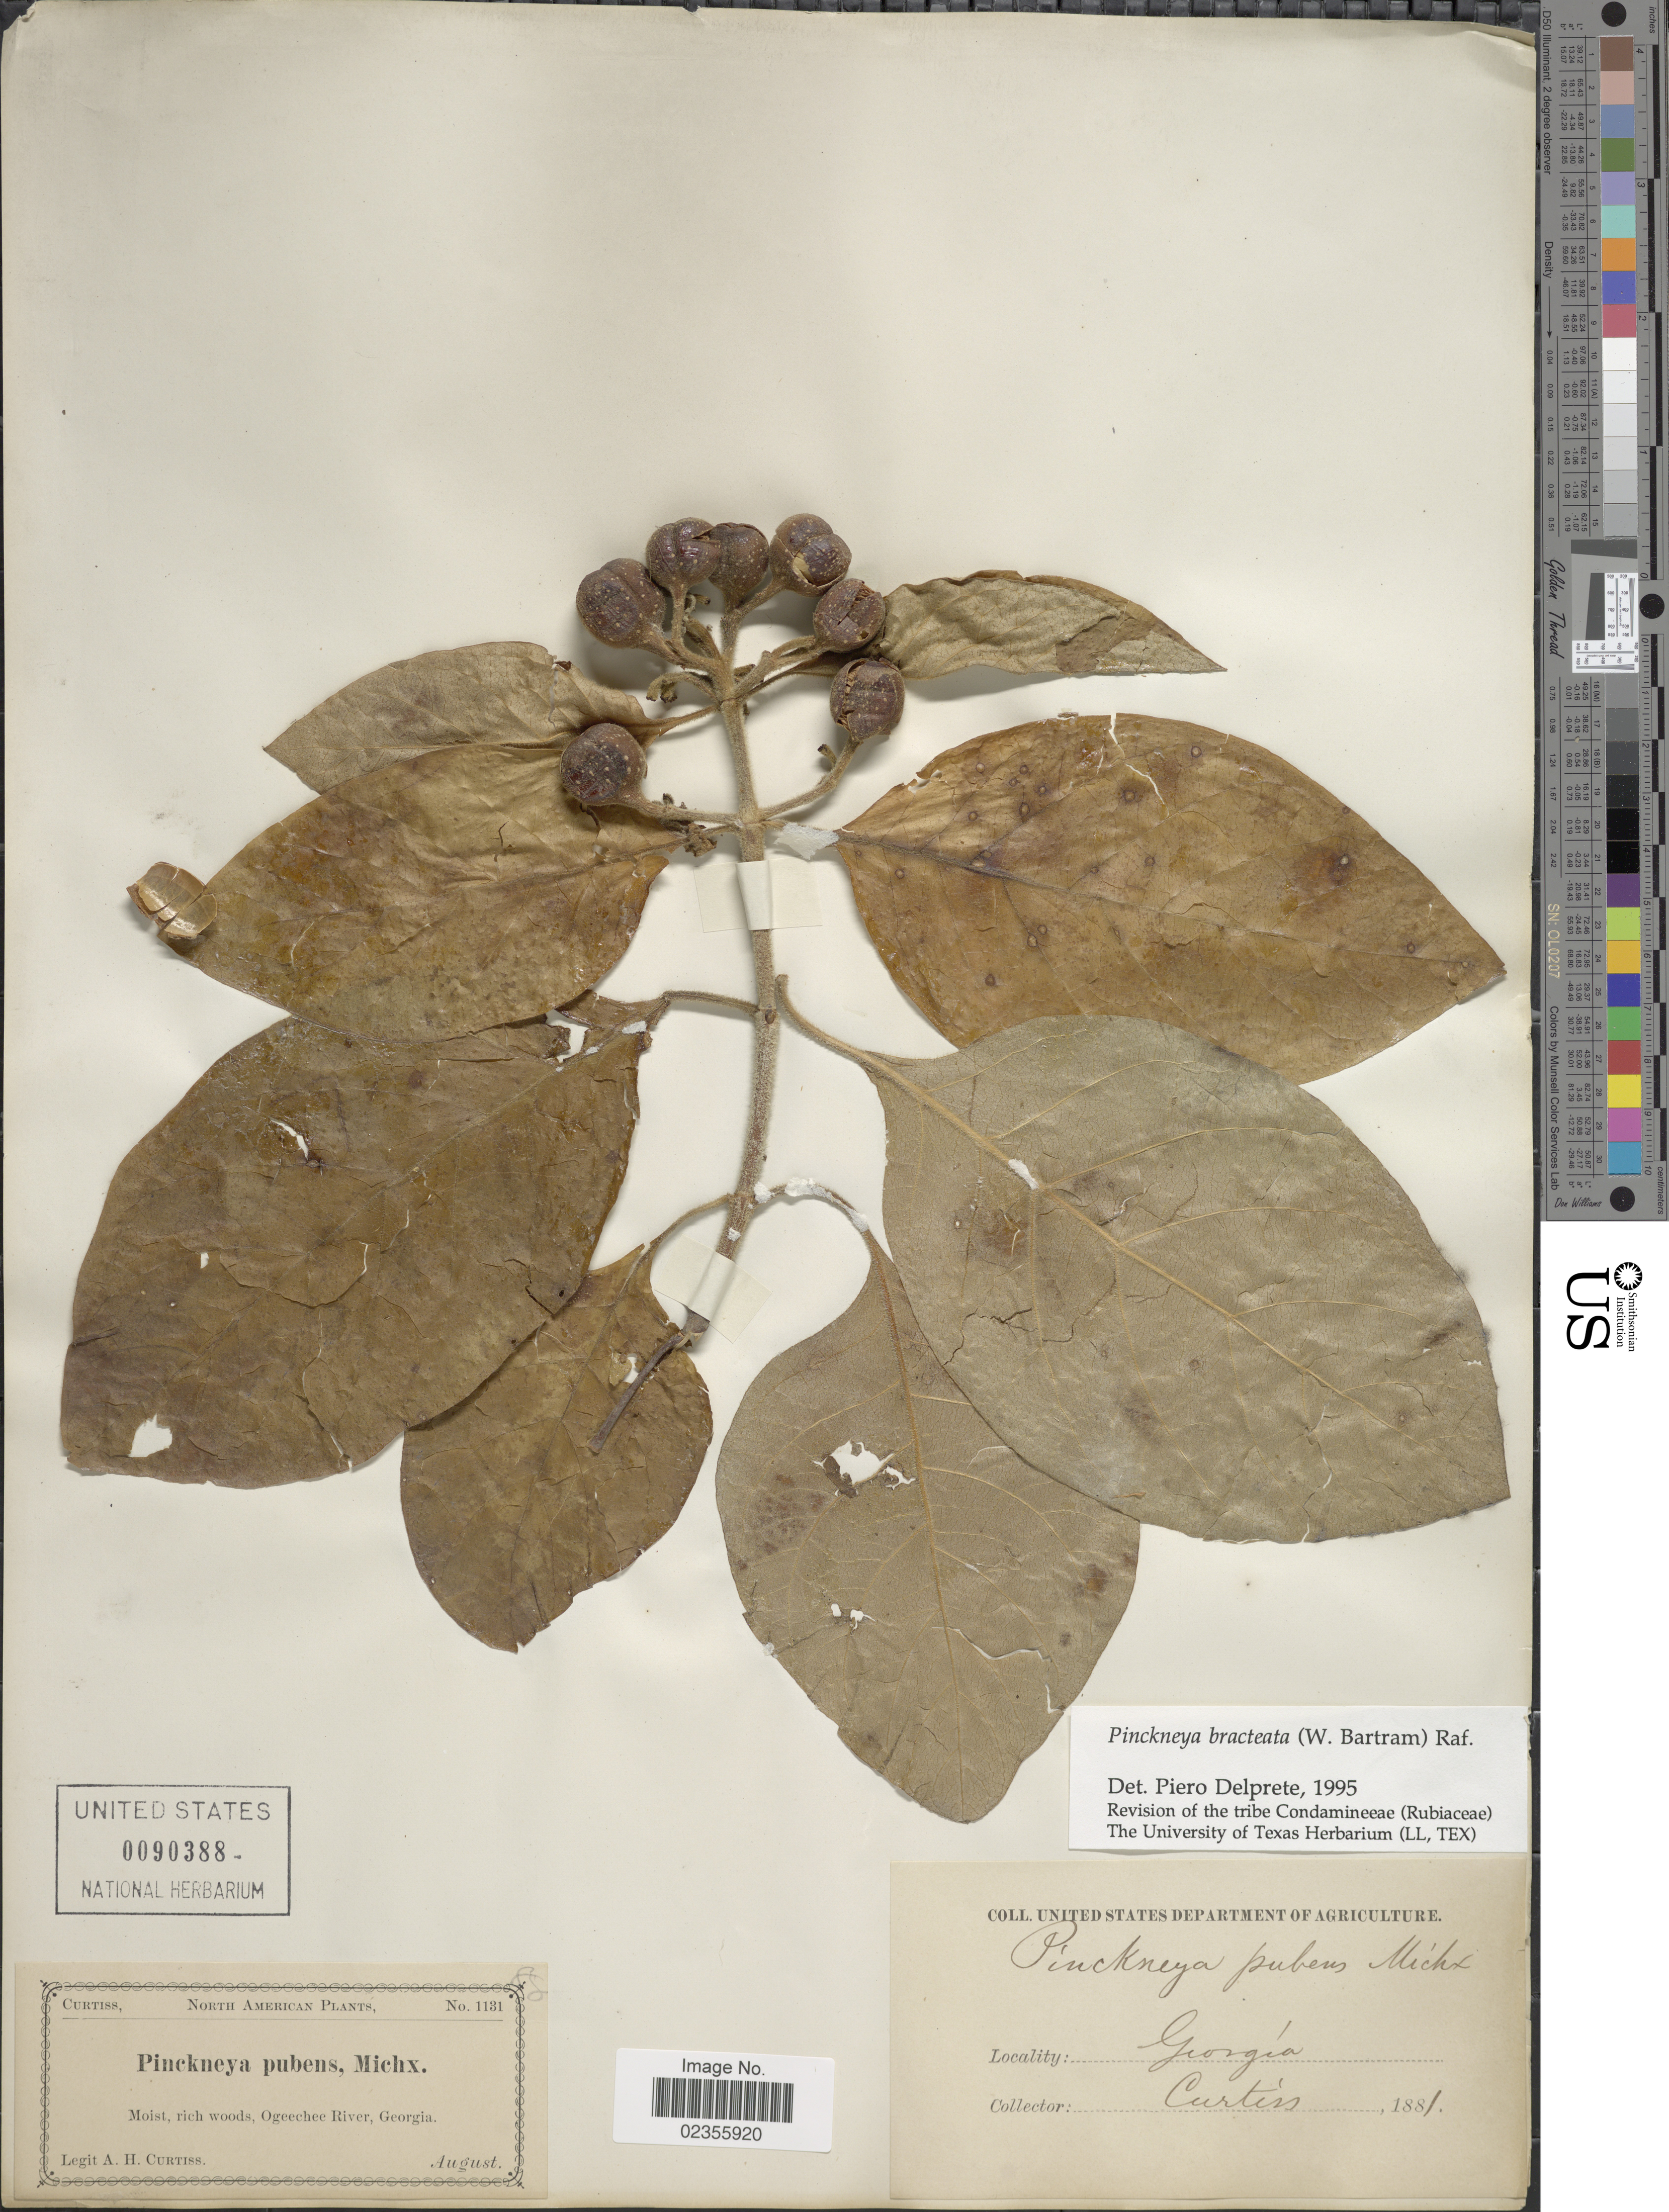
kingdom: Plantae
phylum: Tracheophyta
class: Magnoliopsida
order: Gentianales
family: Rubiaceae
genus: Pinckneya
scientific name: Pinckneya pubens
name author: Michx.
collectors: A. H. Curtiss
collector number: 1131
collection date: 1881-08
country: United States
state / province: Georgia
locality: Moist, rich woods, Ogeechee River, Georgia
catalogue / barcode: US 90388